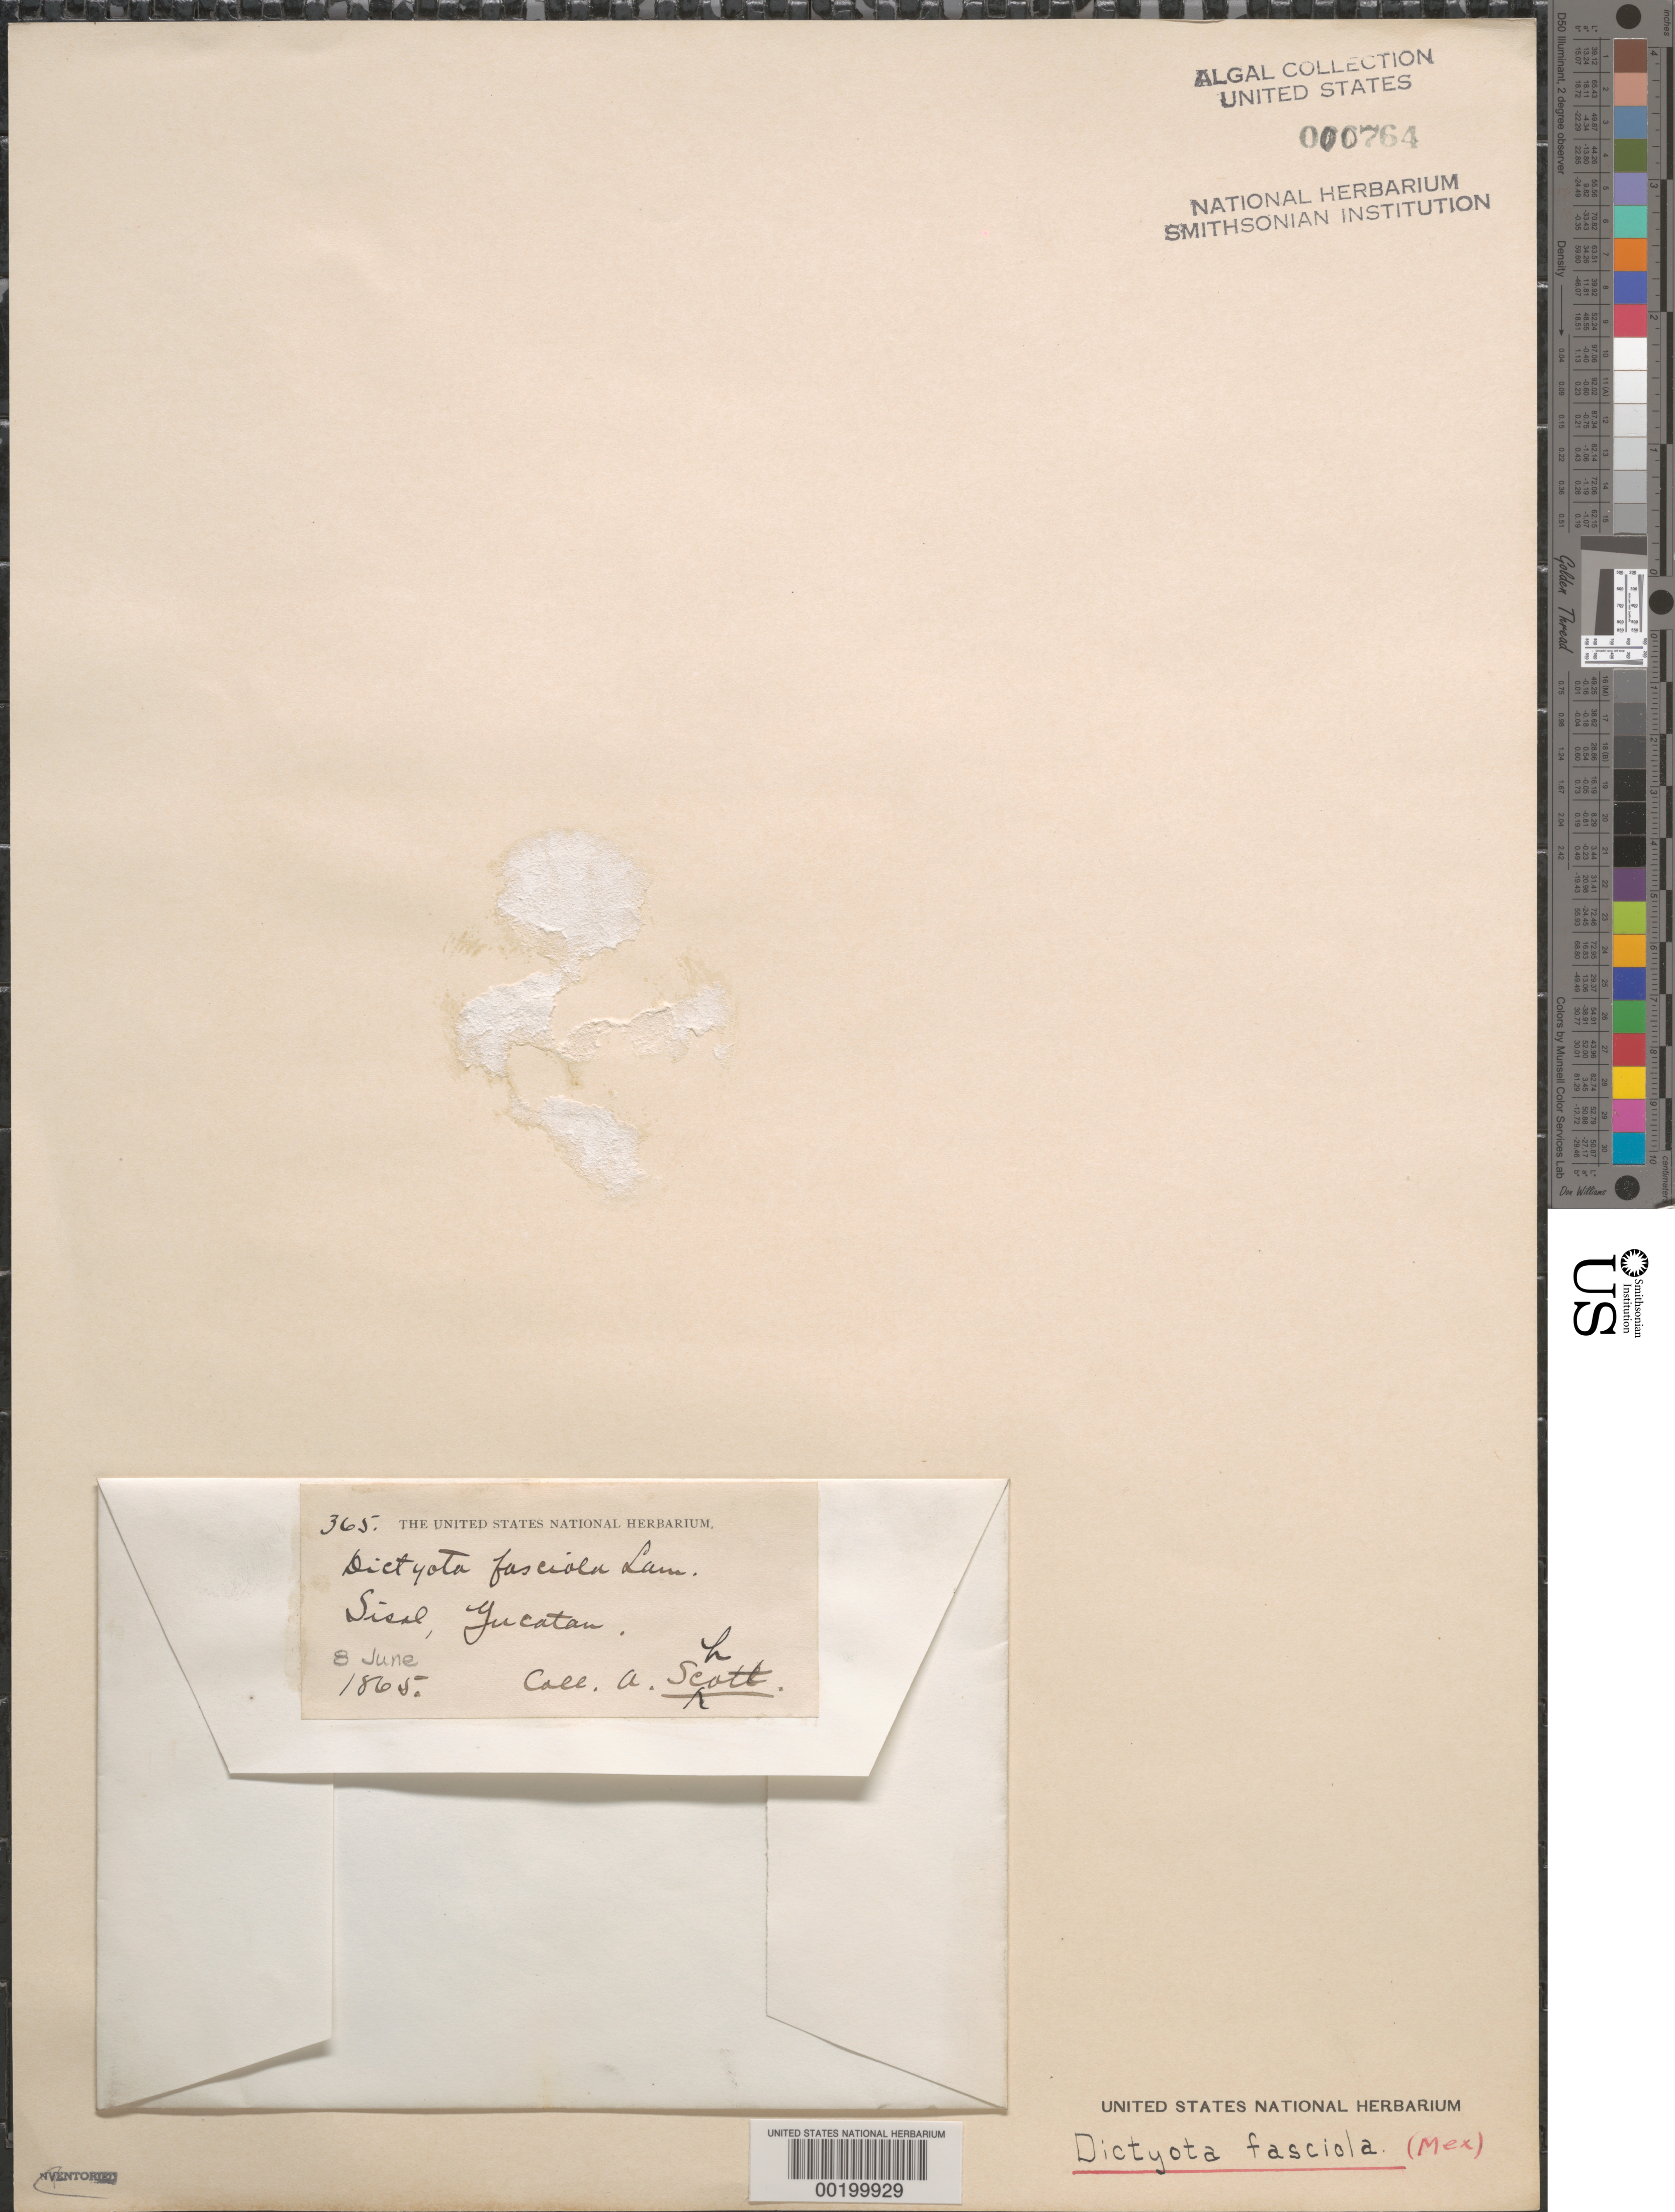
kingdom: Chromista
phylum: Ochrophyta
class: Phaeophyceae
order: Dictyotales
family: Dictyotaceae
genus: Dictyota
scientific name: Dictyota fasciola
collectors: A. C. V. Schott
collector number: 365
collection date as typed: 08 Jun 1865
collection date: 1865-06-08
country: Mexico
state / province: Yucatan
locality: Sisal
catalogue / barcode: US 764